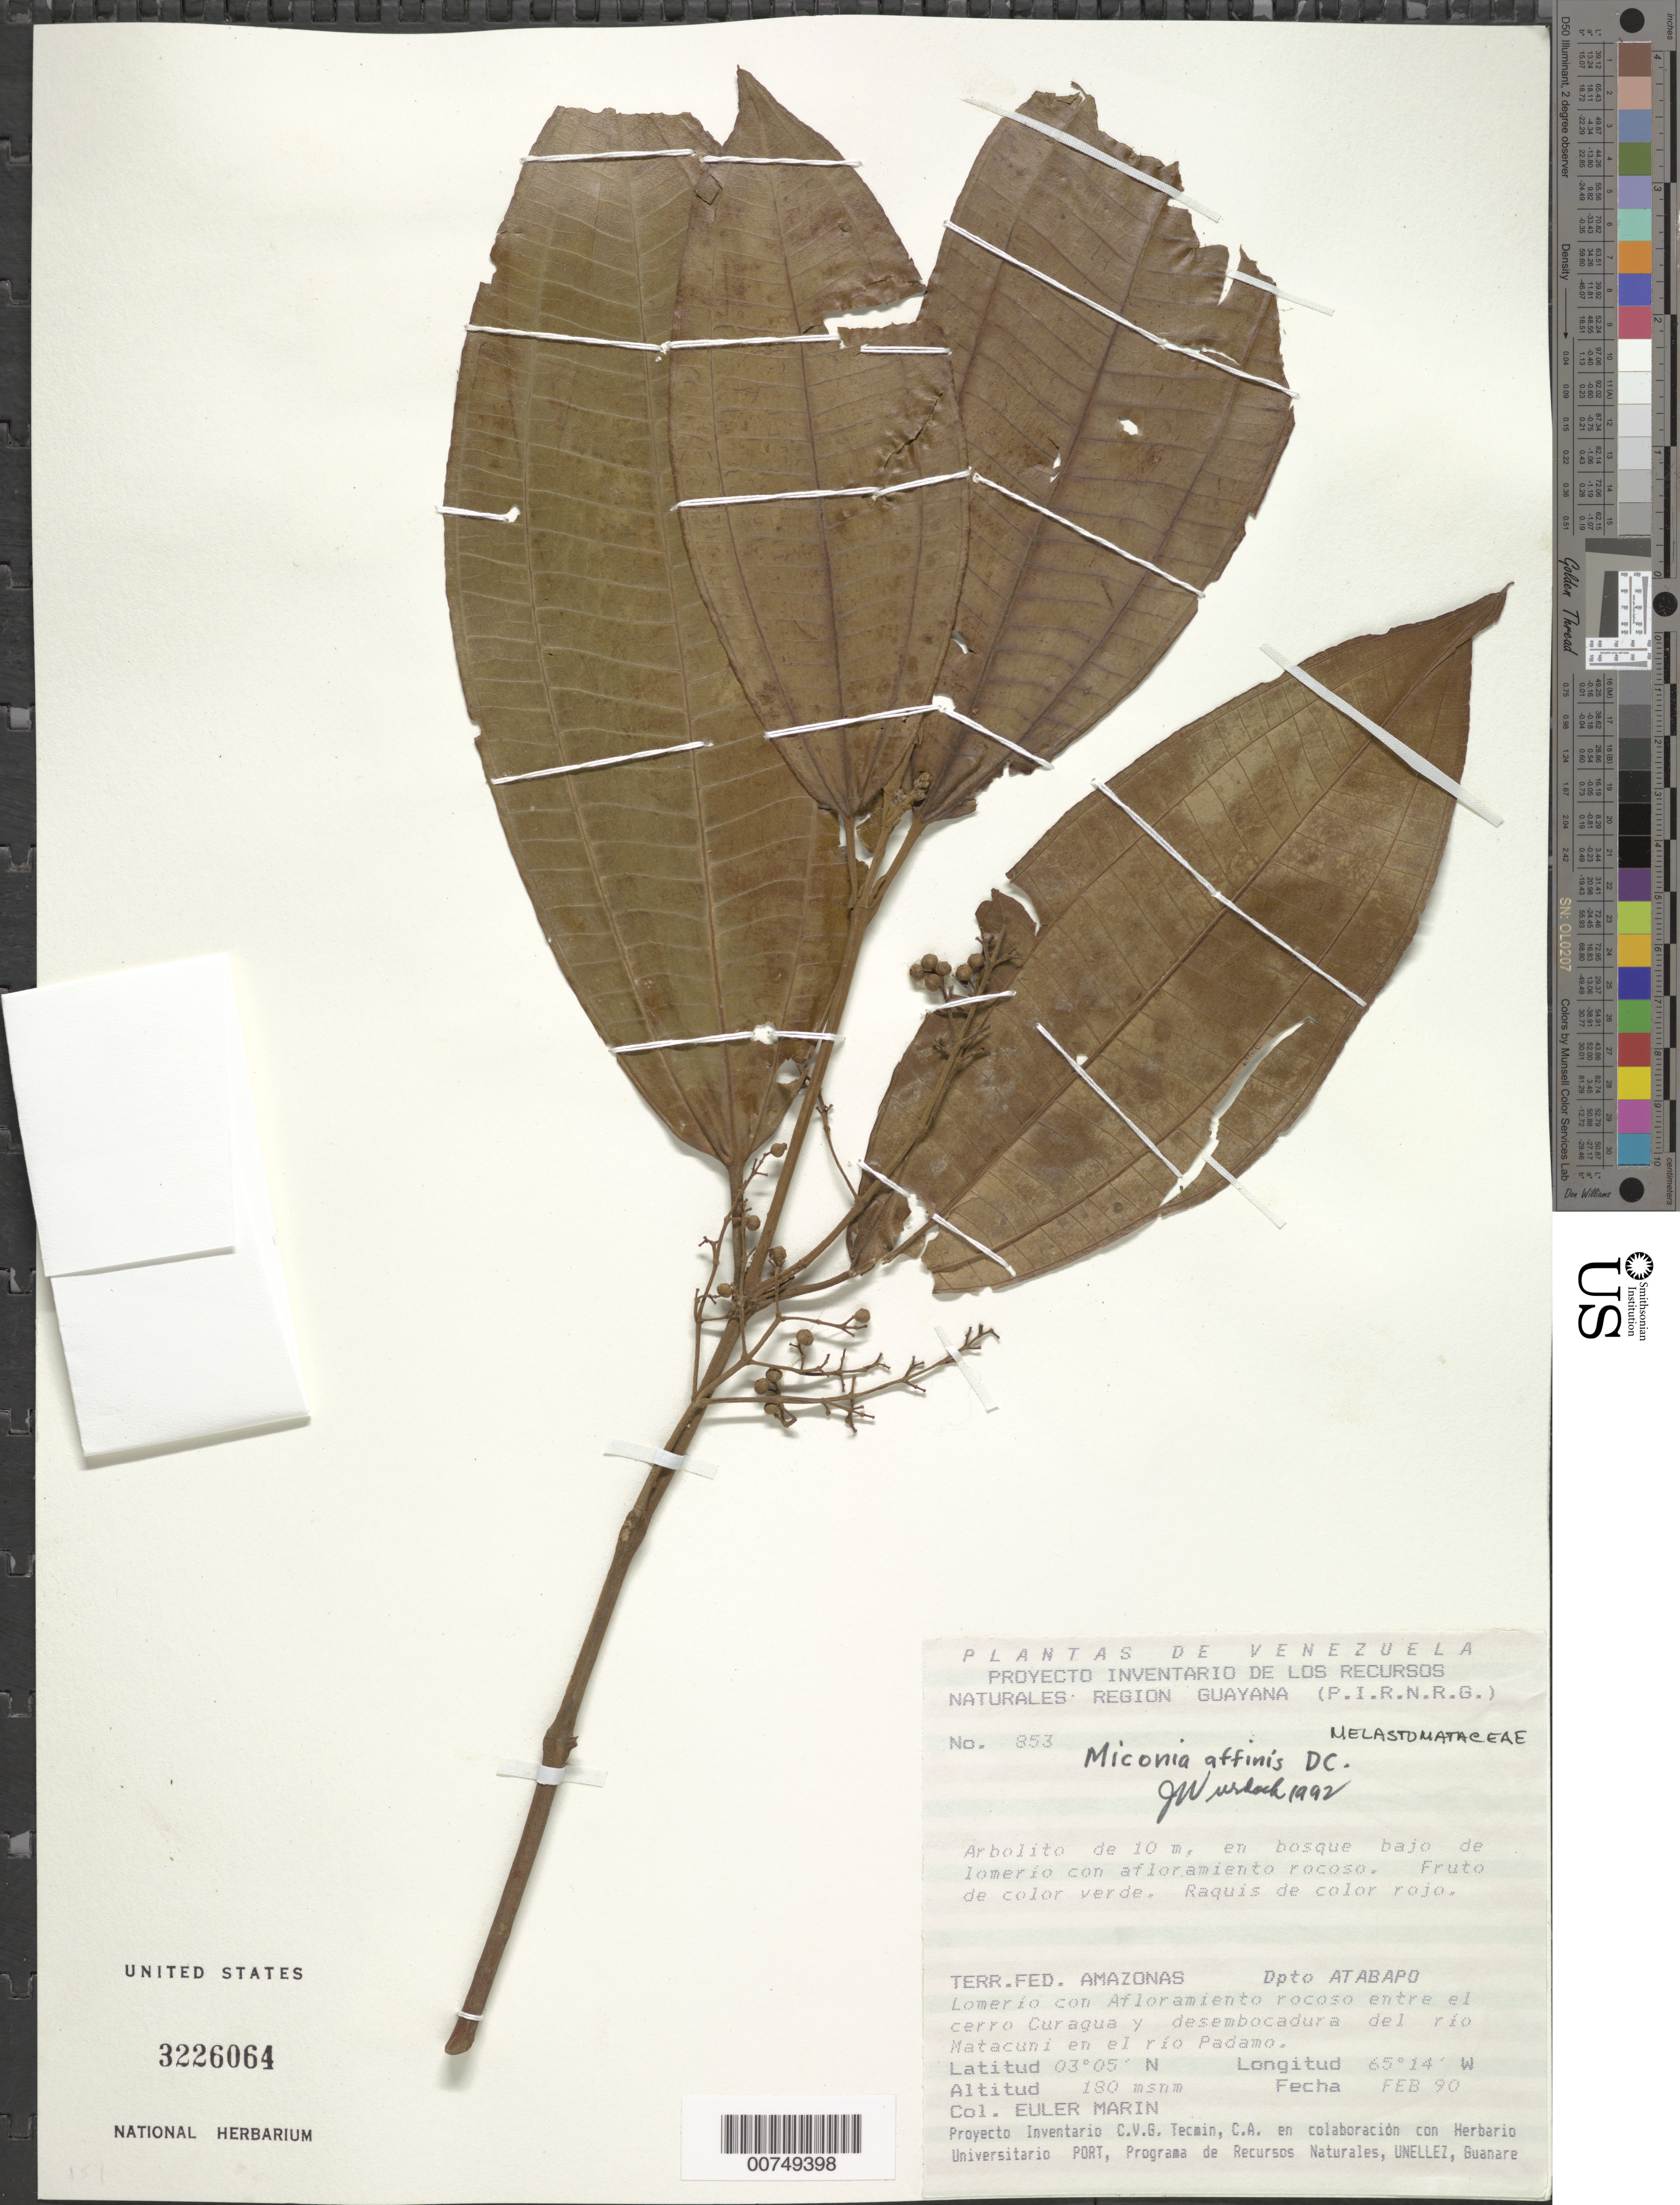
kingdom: Plantae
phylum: Tracheophyta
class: Magnoliopsida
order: Myrtales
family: Melastomataceae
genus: Miconia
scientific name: Miconia affinis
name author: DC.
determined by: Wurdack, John J., (US), US (UNITED STATES)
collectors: E. Marin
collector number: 853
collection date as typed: Feb-90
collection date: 1990-02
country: Venezuela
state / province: Amazonas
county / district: Atabapo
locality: Cerro Curagua a desembocadura del río Matacuni en el río Padamo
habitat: Bosque bajo de lomerio con afloramiento rocoso entre el cerro y desemcbocadura del rio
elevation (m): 180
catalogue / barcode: US 3226064